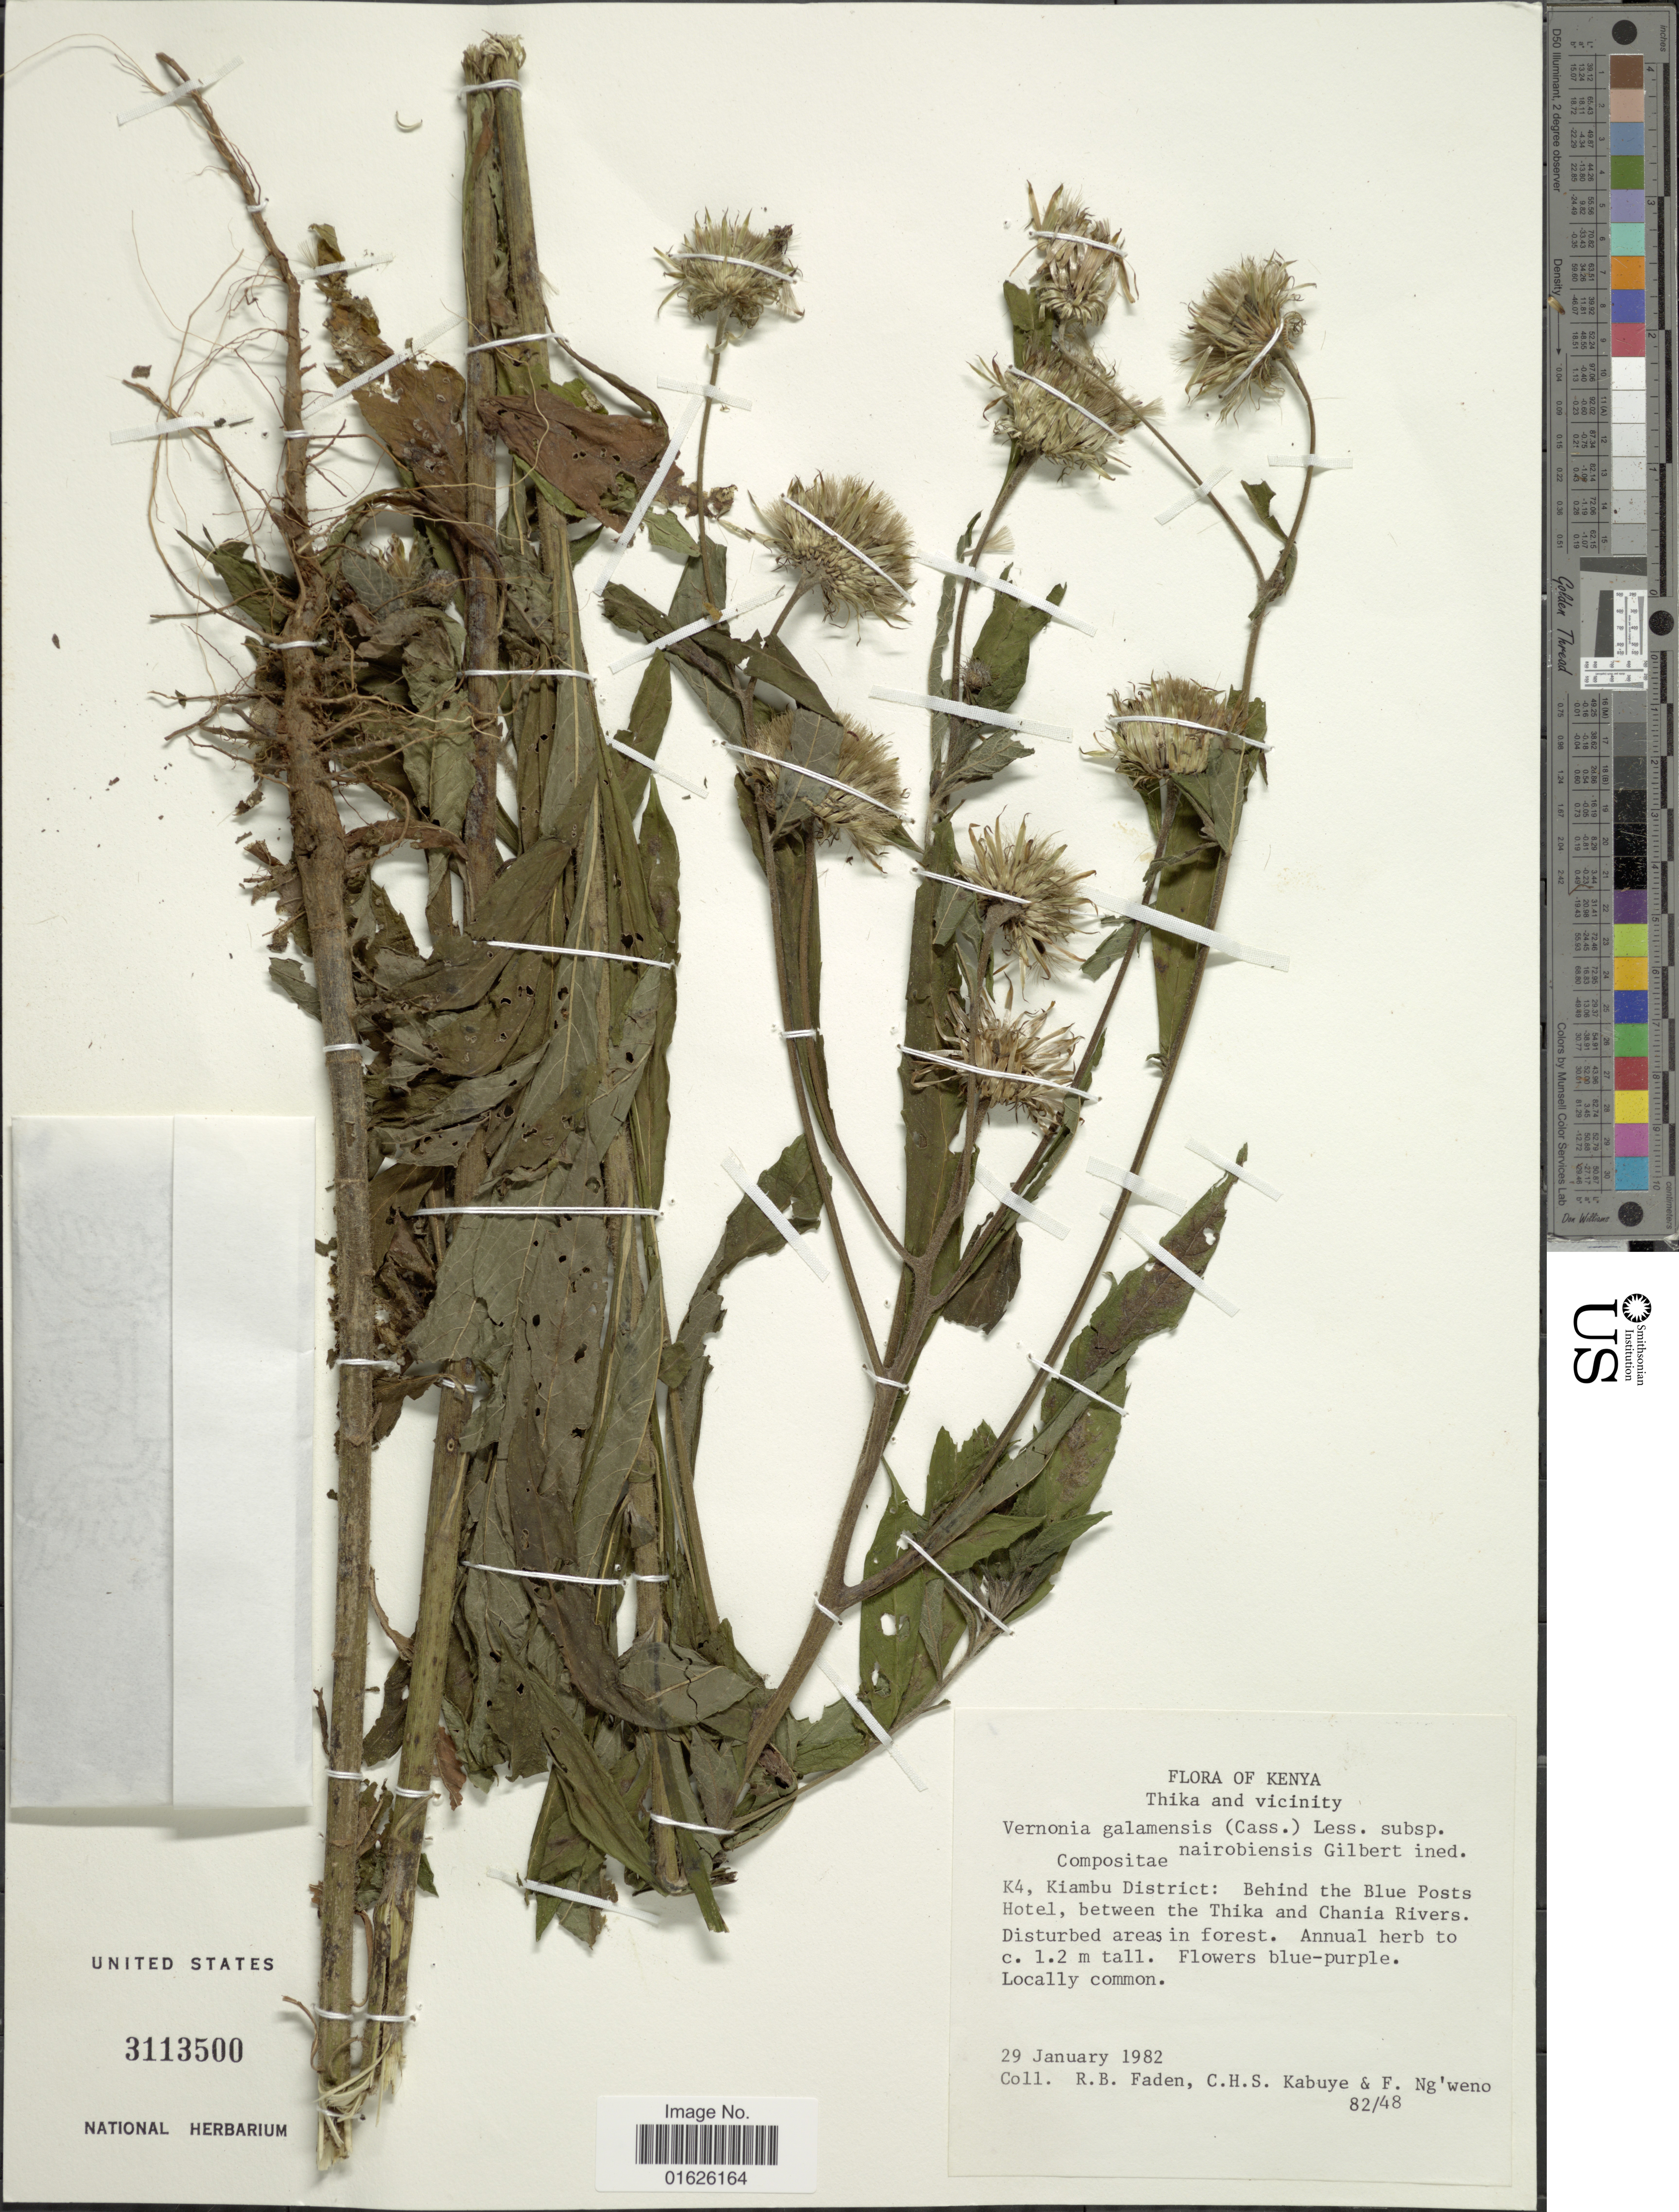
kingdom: Plantae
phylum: Tracheophyta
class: Magnoliopsida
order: Asterales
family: Asteraceae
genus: Centrapalus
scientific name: Centrapalus pauciflorus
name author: (Willd.) H. Rob.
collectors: R. B. Faden, C. Kabuye & F. Ng'weno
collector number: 82/48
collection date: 1892-01-29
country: Kenya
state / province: Kiambu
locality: Thika and vicinity, K4, Kiambu District: behind the Blue Posts Hotel, between the Thika and Chania Rivers.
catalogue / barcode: US 3113500